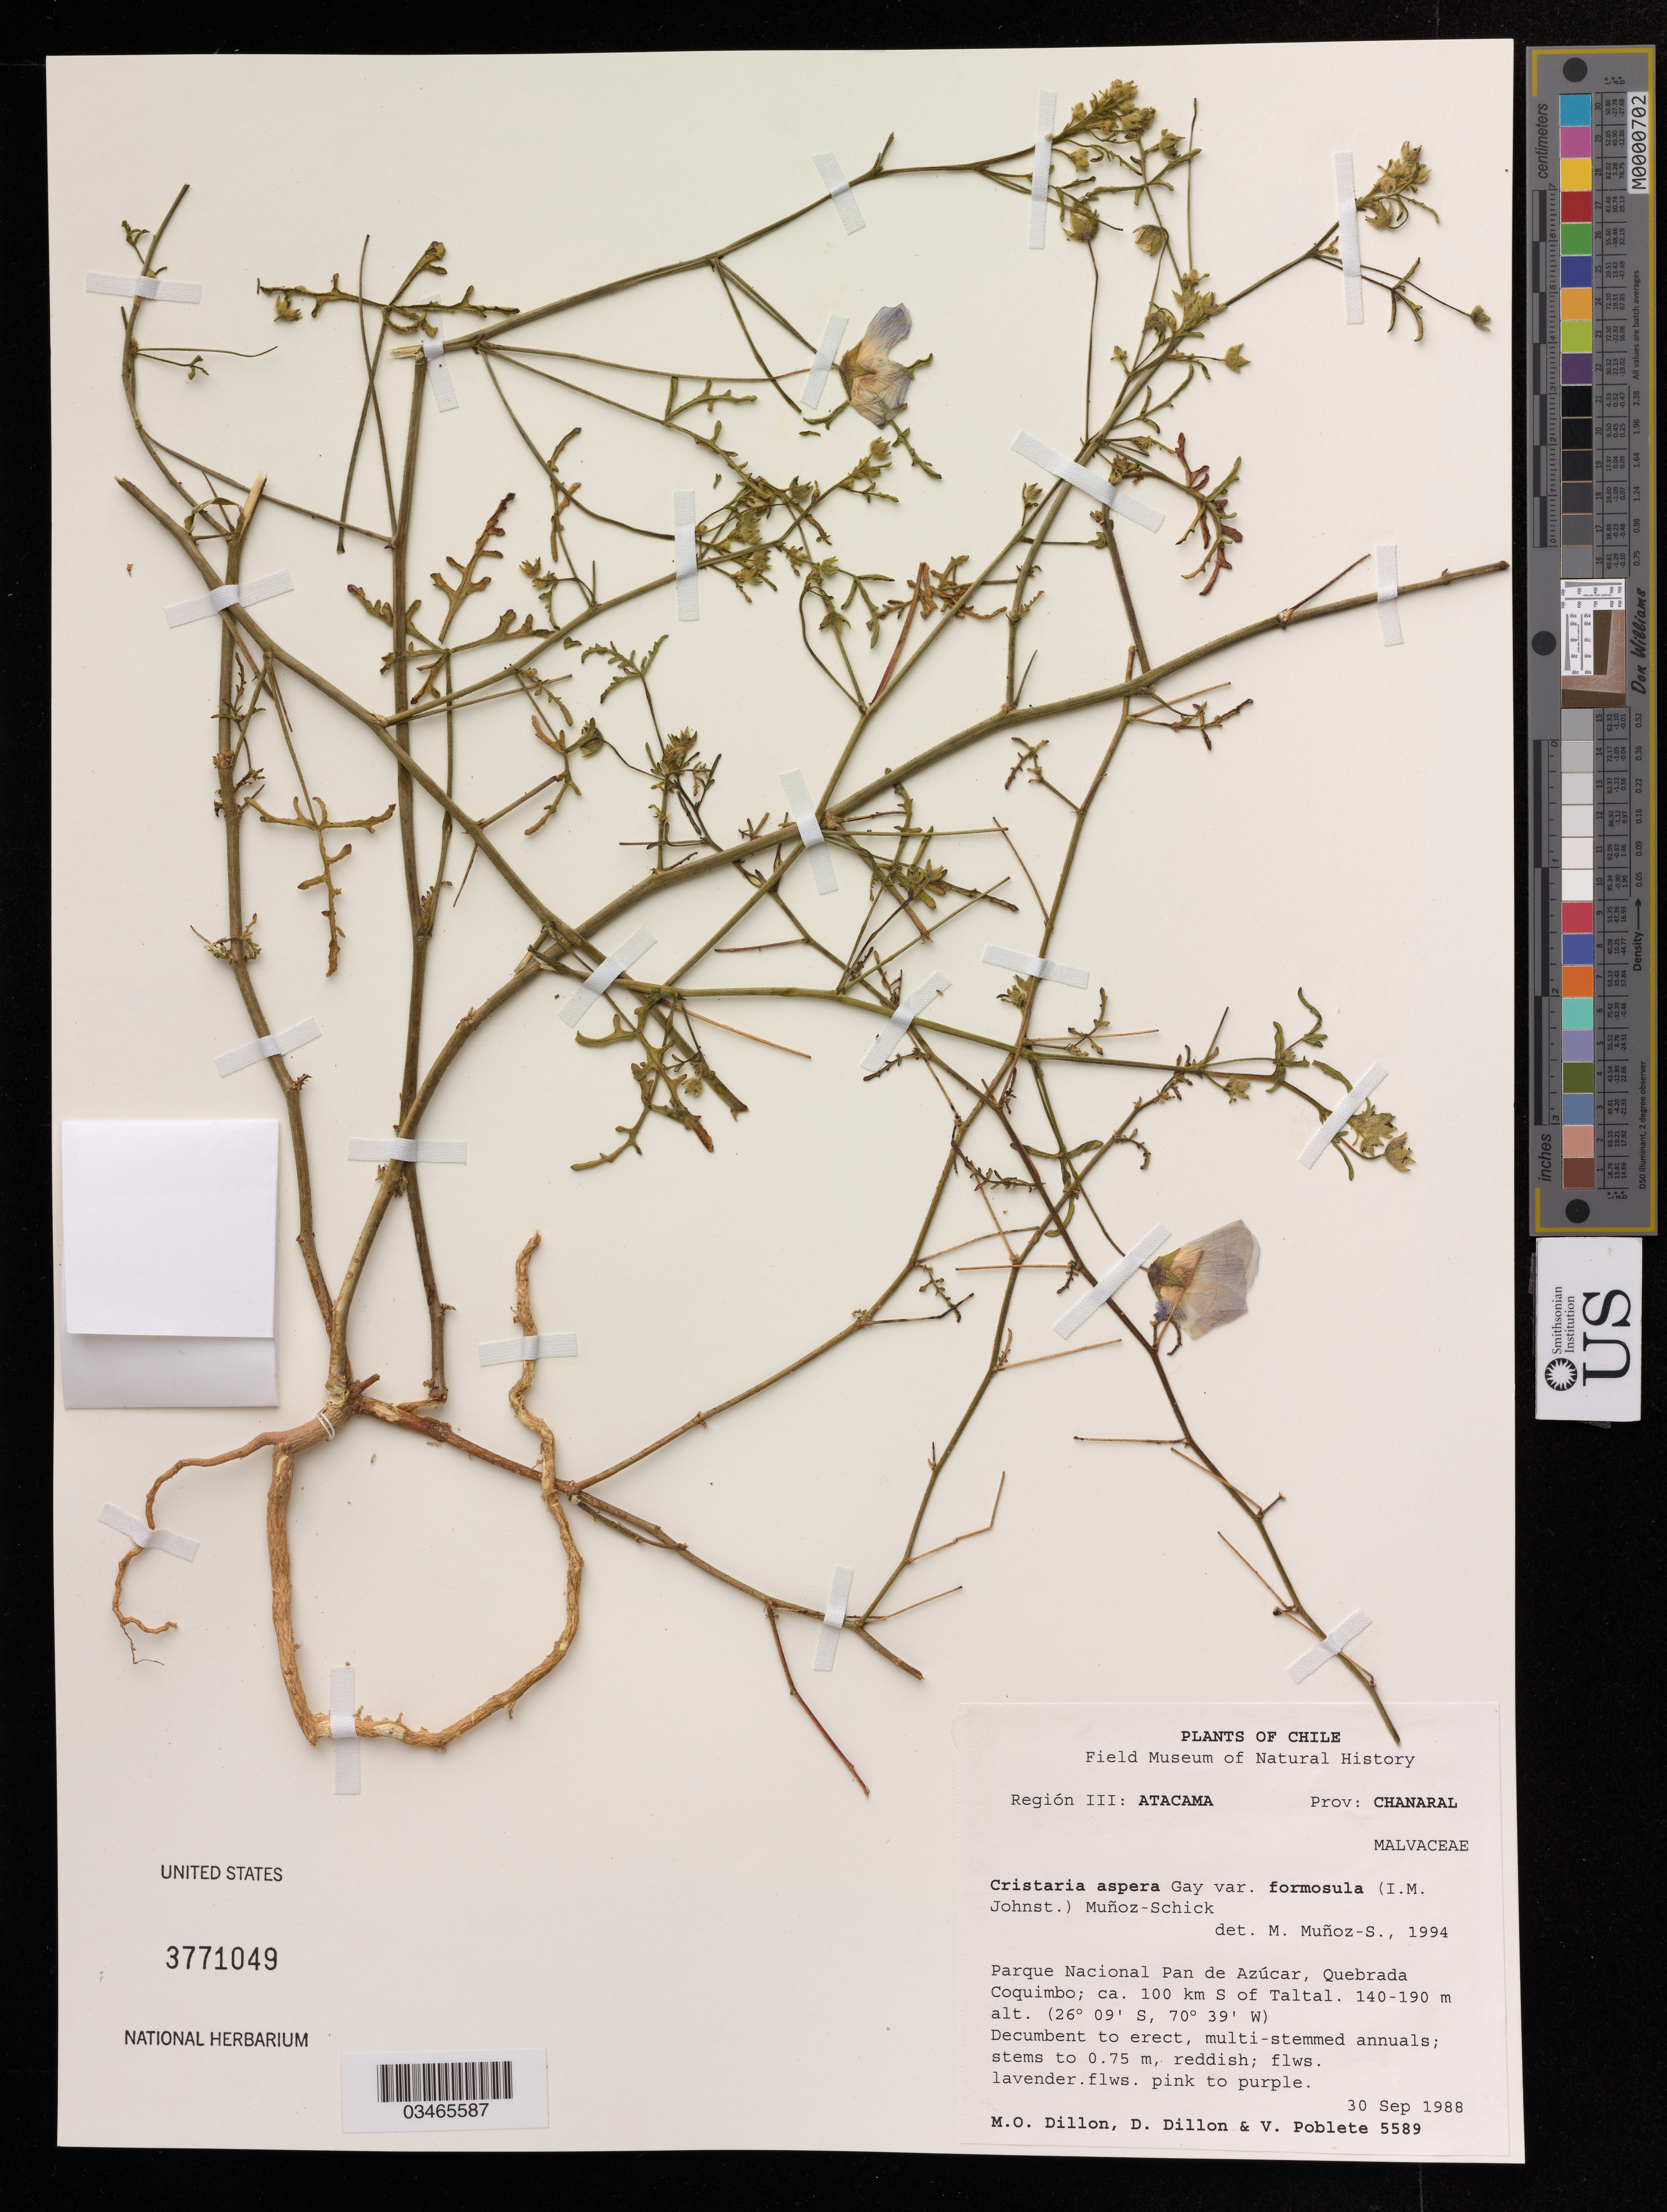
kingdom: Plantae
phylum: Tracheophyta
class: Magnoliopsida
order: Malvales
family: Malvaceae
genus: Cristaria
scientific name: Cristaria aspera var. formosula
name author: (I.M. Johnst.) Muñoz-Schick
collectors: M. O. Dillon, D. Dillon & V. Poblete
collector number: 5589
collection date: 1988-09-30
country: Chile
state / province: Atacama (III)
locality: Prov: Chanaral, Parque Nacional Pan de Azúcar, Quebrada Coquimbo; ca. 100 km S of Taltal.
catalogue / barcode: US 3771049